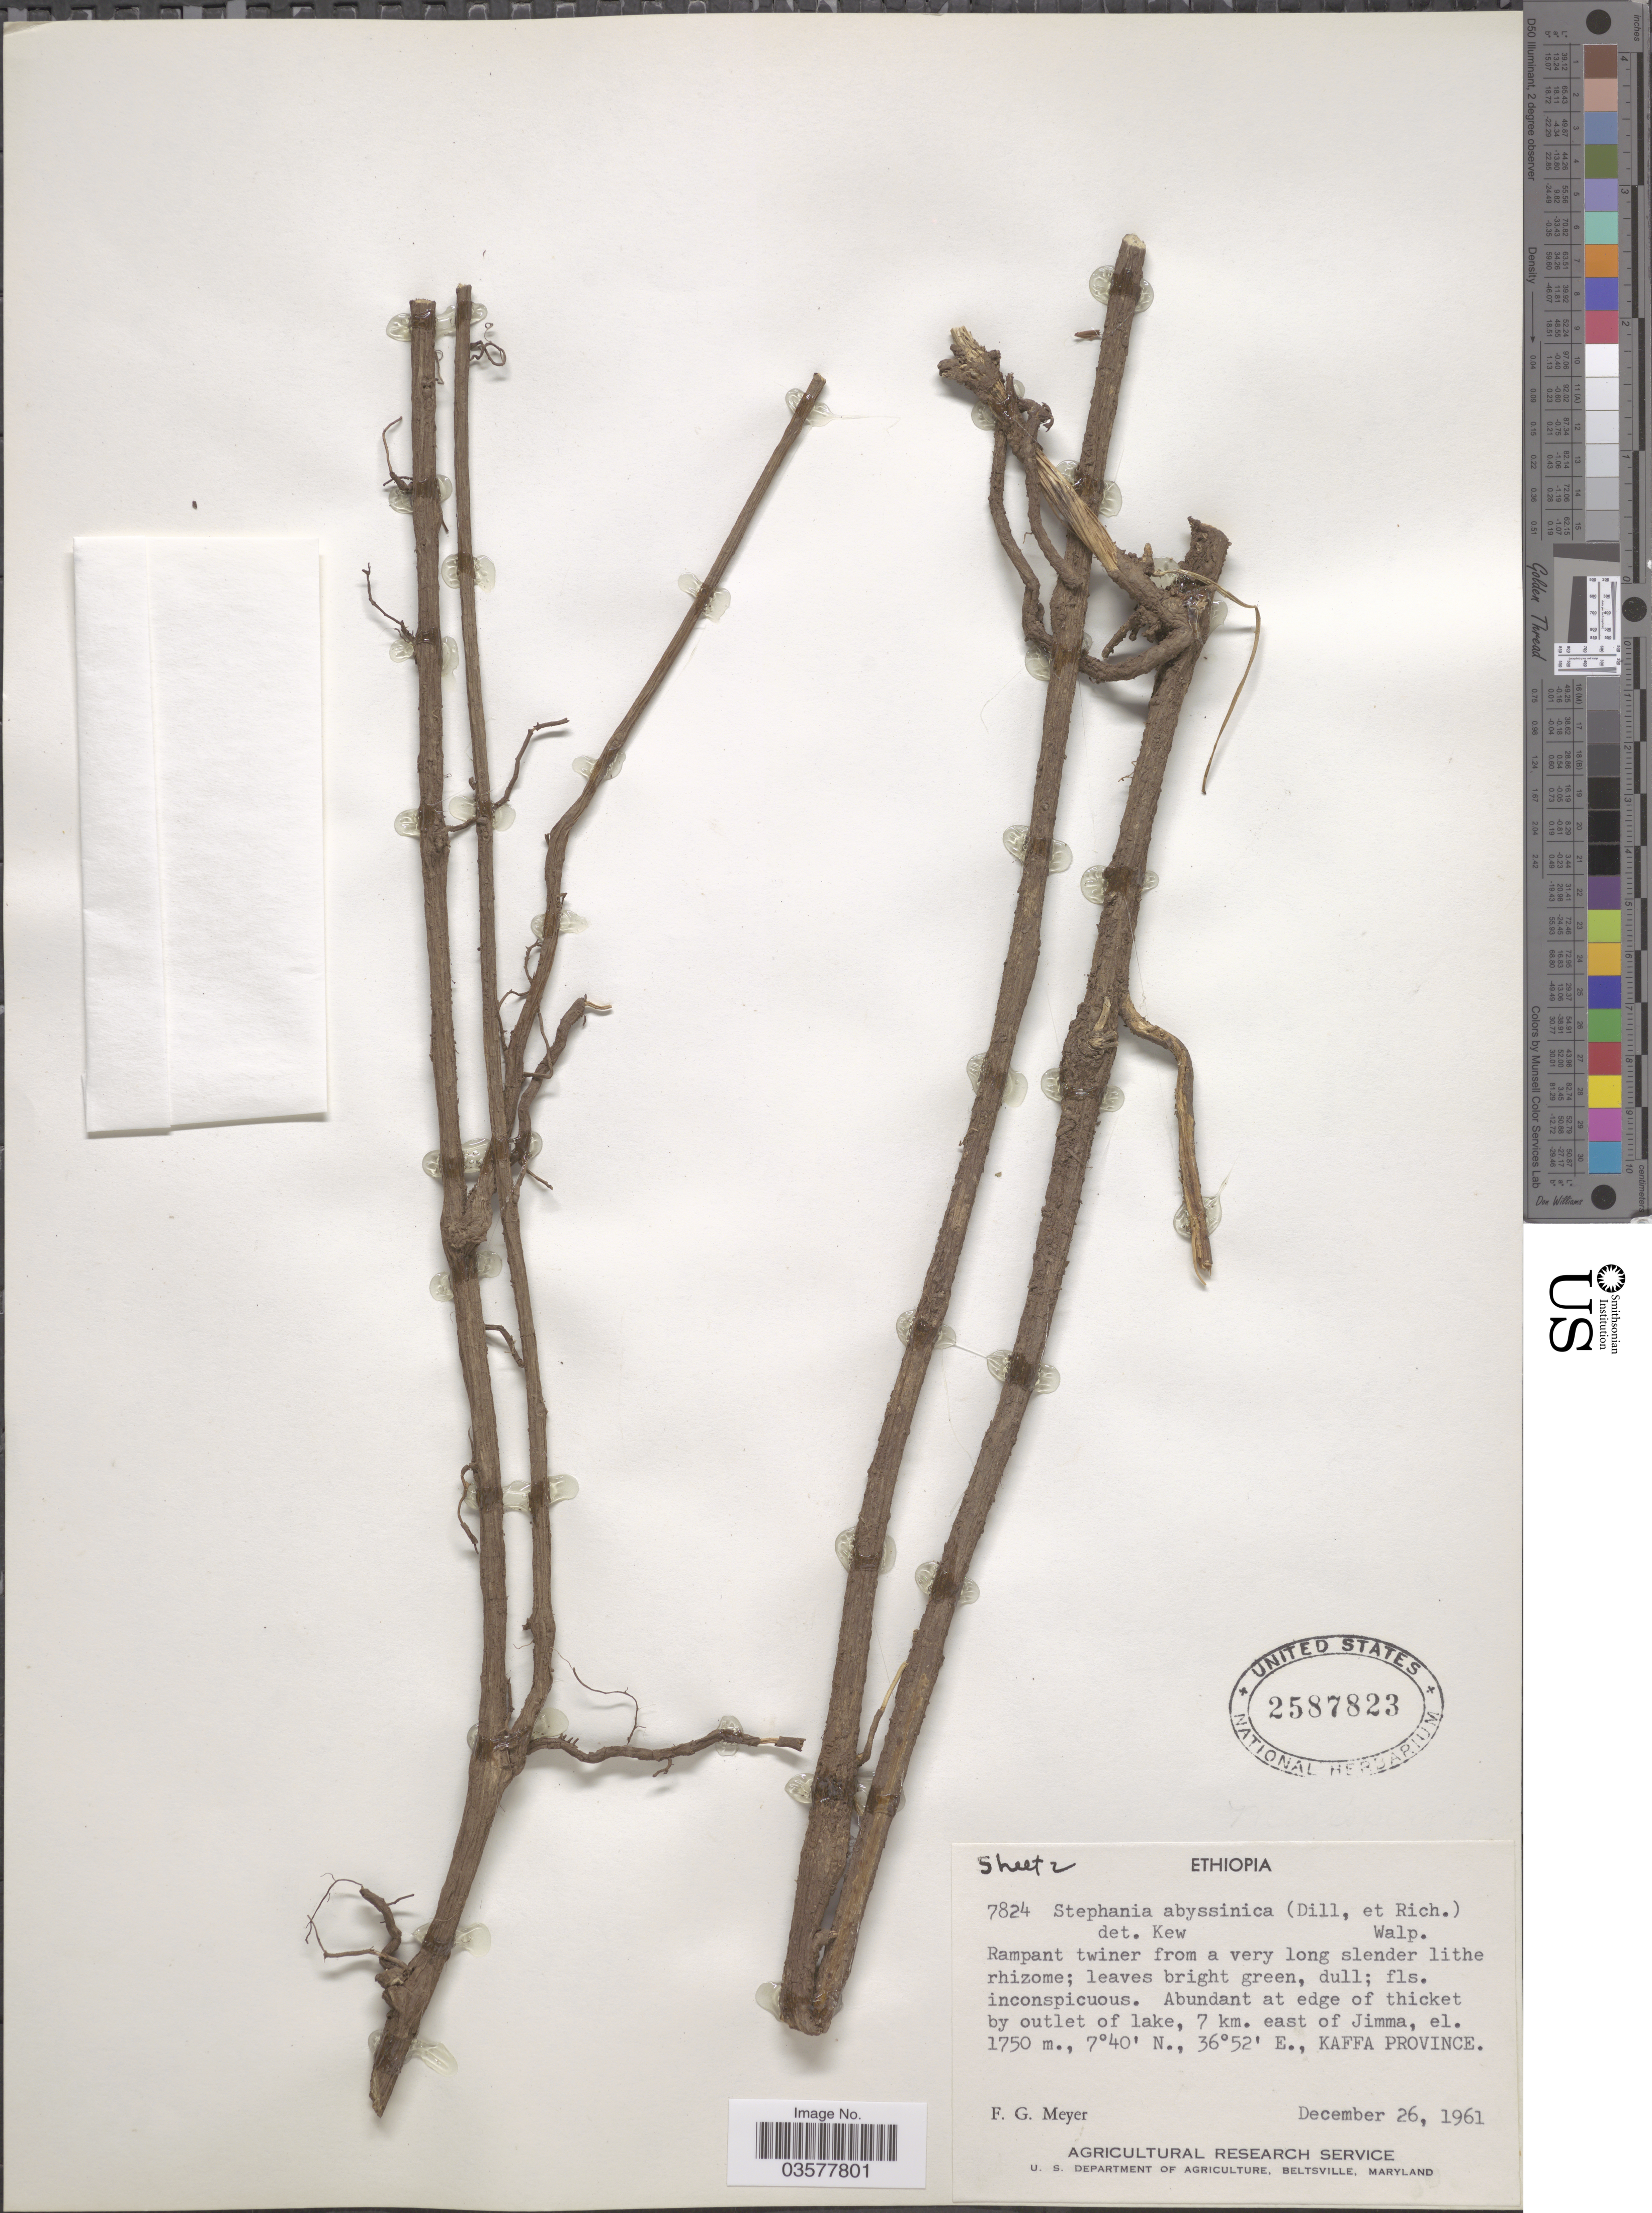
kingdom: Plantae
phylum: Tracheophyta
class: Magnoliopsida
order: Ranunculales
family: Menispermaceae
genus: Stephania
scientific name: Stephania abyssinica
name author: (Quart.-Dill. & A. Rich.) Walp.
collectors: F. G. Meyer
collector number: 7824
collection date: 1961-12-26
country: Ethiopia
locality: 7 km. east of Jimma. Kaffa Province.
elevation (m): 1750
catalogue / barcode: US 2587823